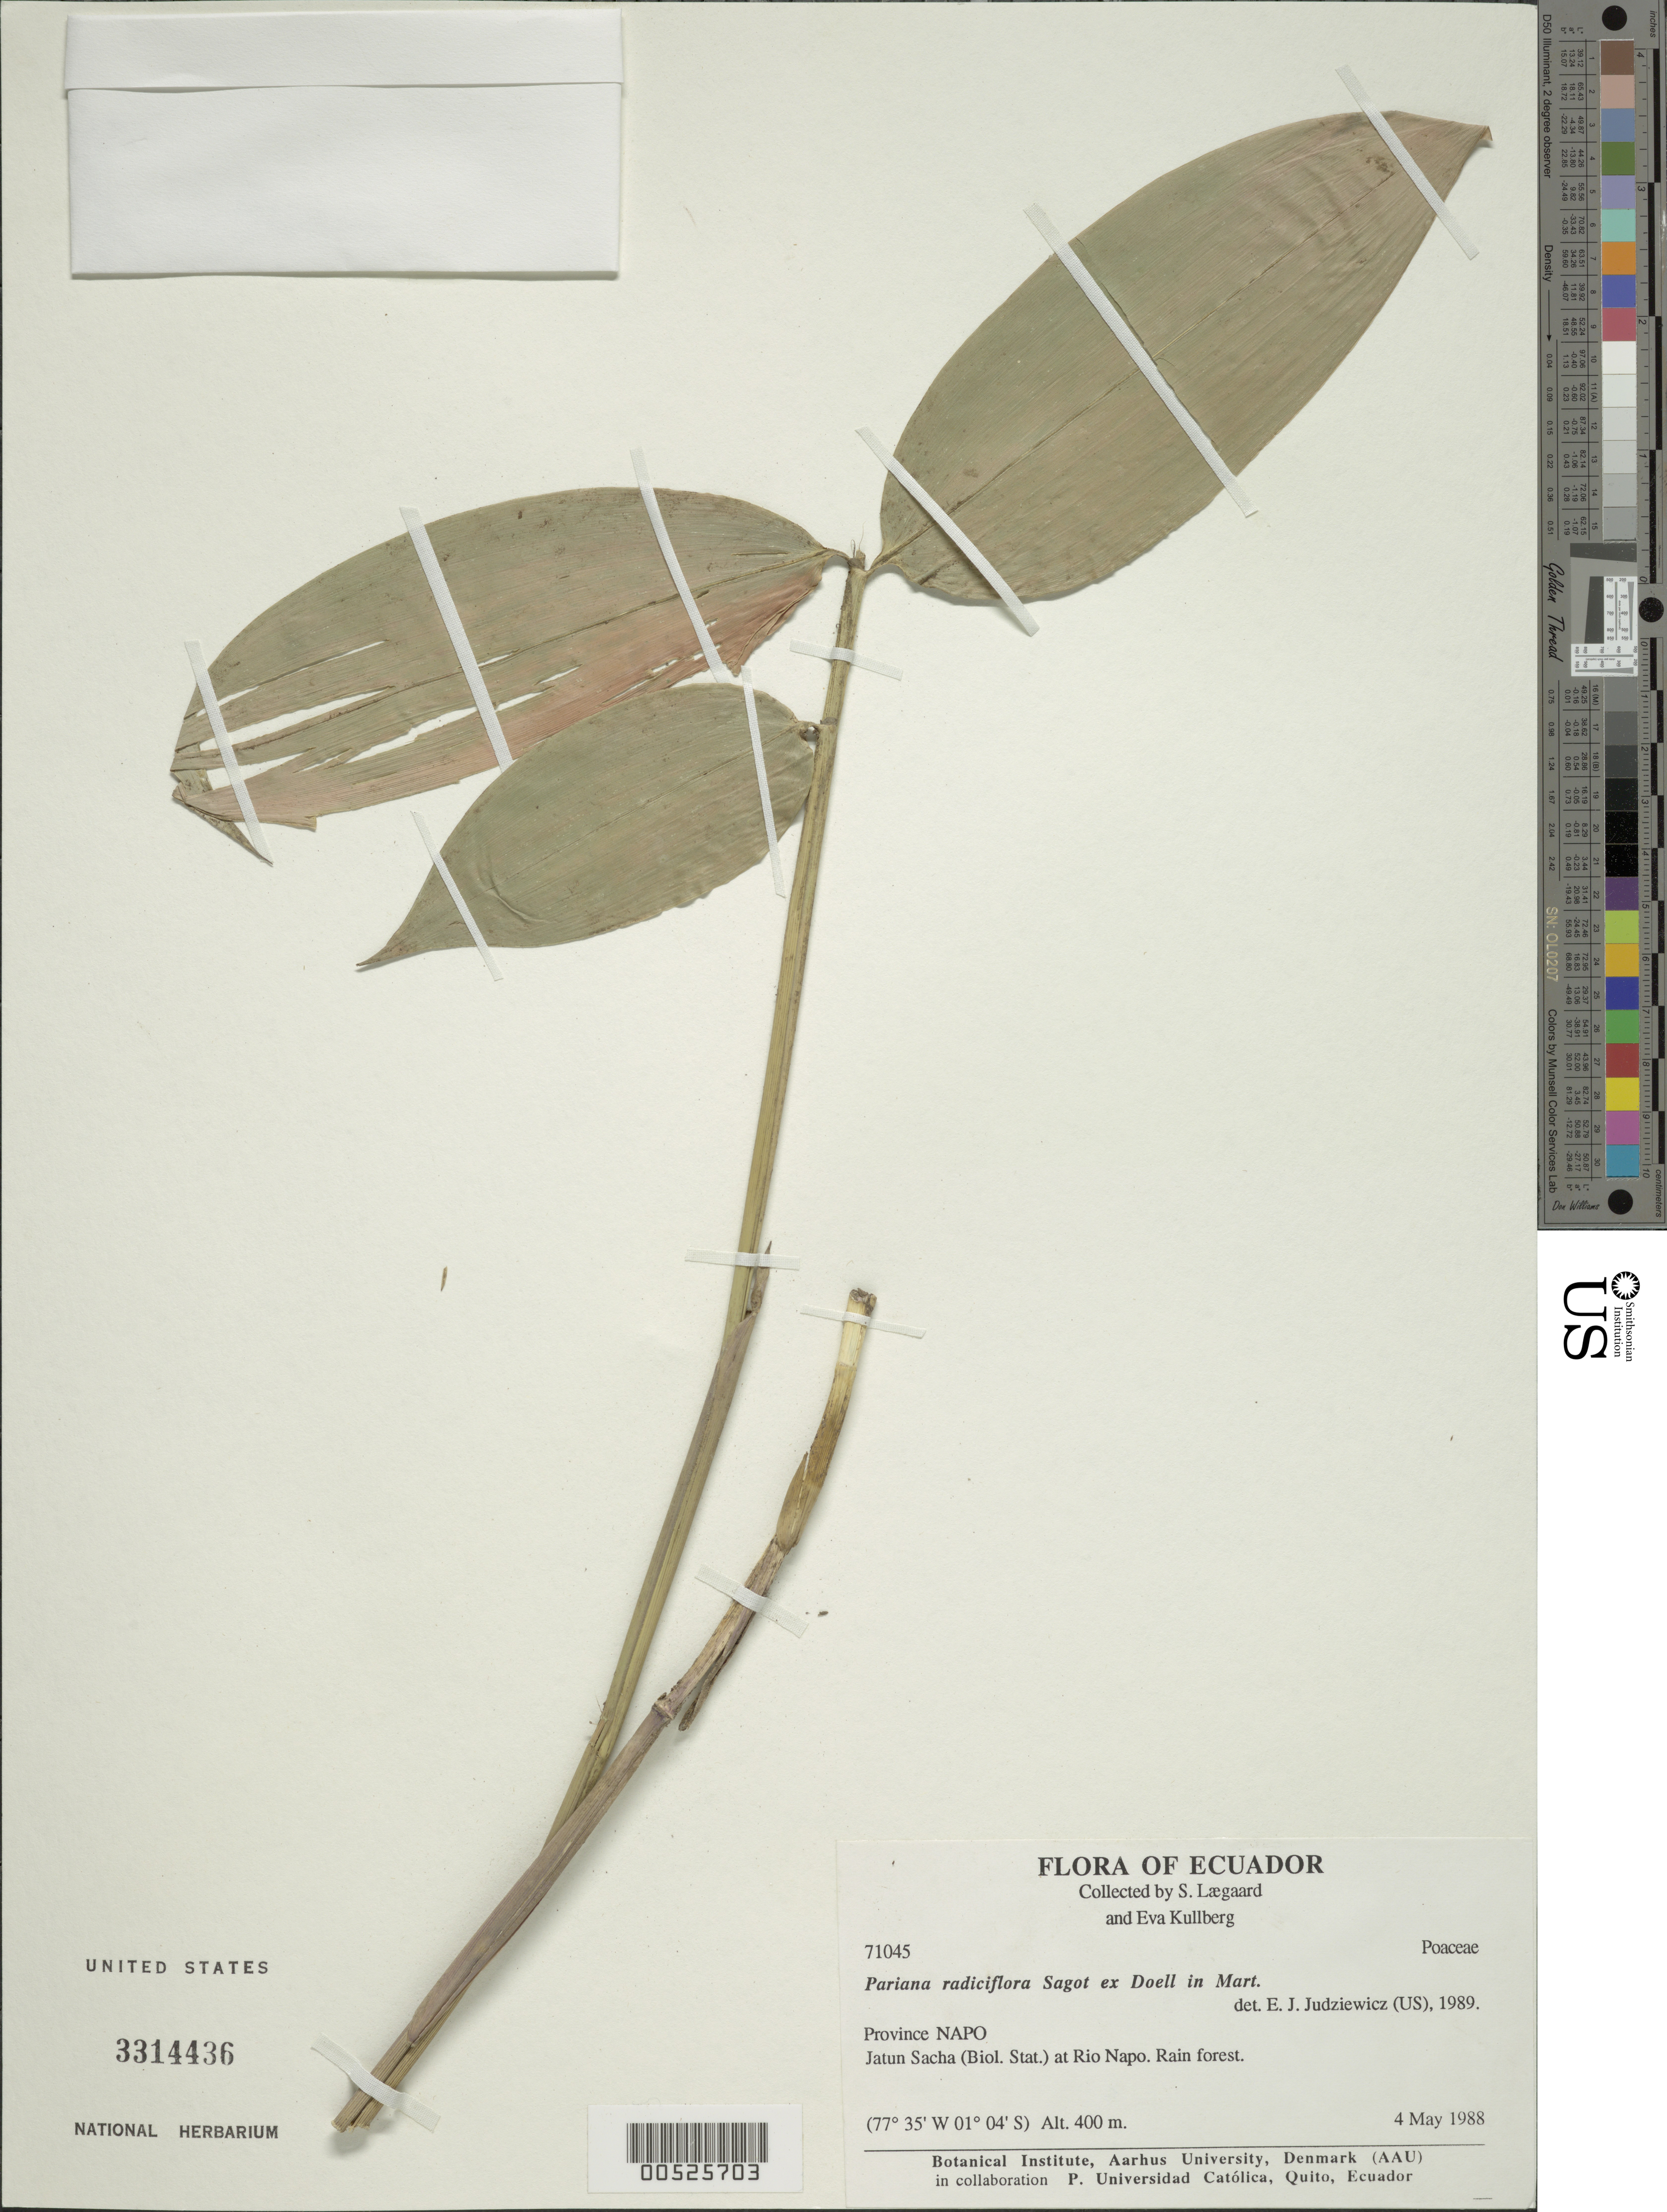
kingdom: Plantae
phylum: Tracheophyta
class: Liliopsida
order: Poales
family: Poaceae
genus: Pariana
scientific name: Pariana radiciflora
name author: Sagot ex Döll in Mart.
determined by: Judziewicz, E. J.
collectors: S. Lægaard & E. Kullberg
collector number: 71045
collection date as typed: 04 May 1988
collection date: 1988-05-04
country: Ecuador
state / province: Napo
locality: Jatun sacha (biol. Sta.) at Rio Napo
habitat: Rain forest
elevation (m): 400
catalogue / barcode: US 3314436